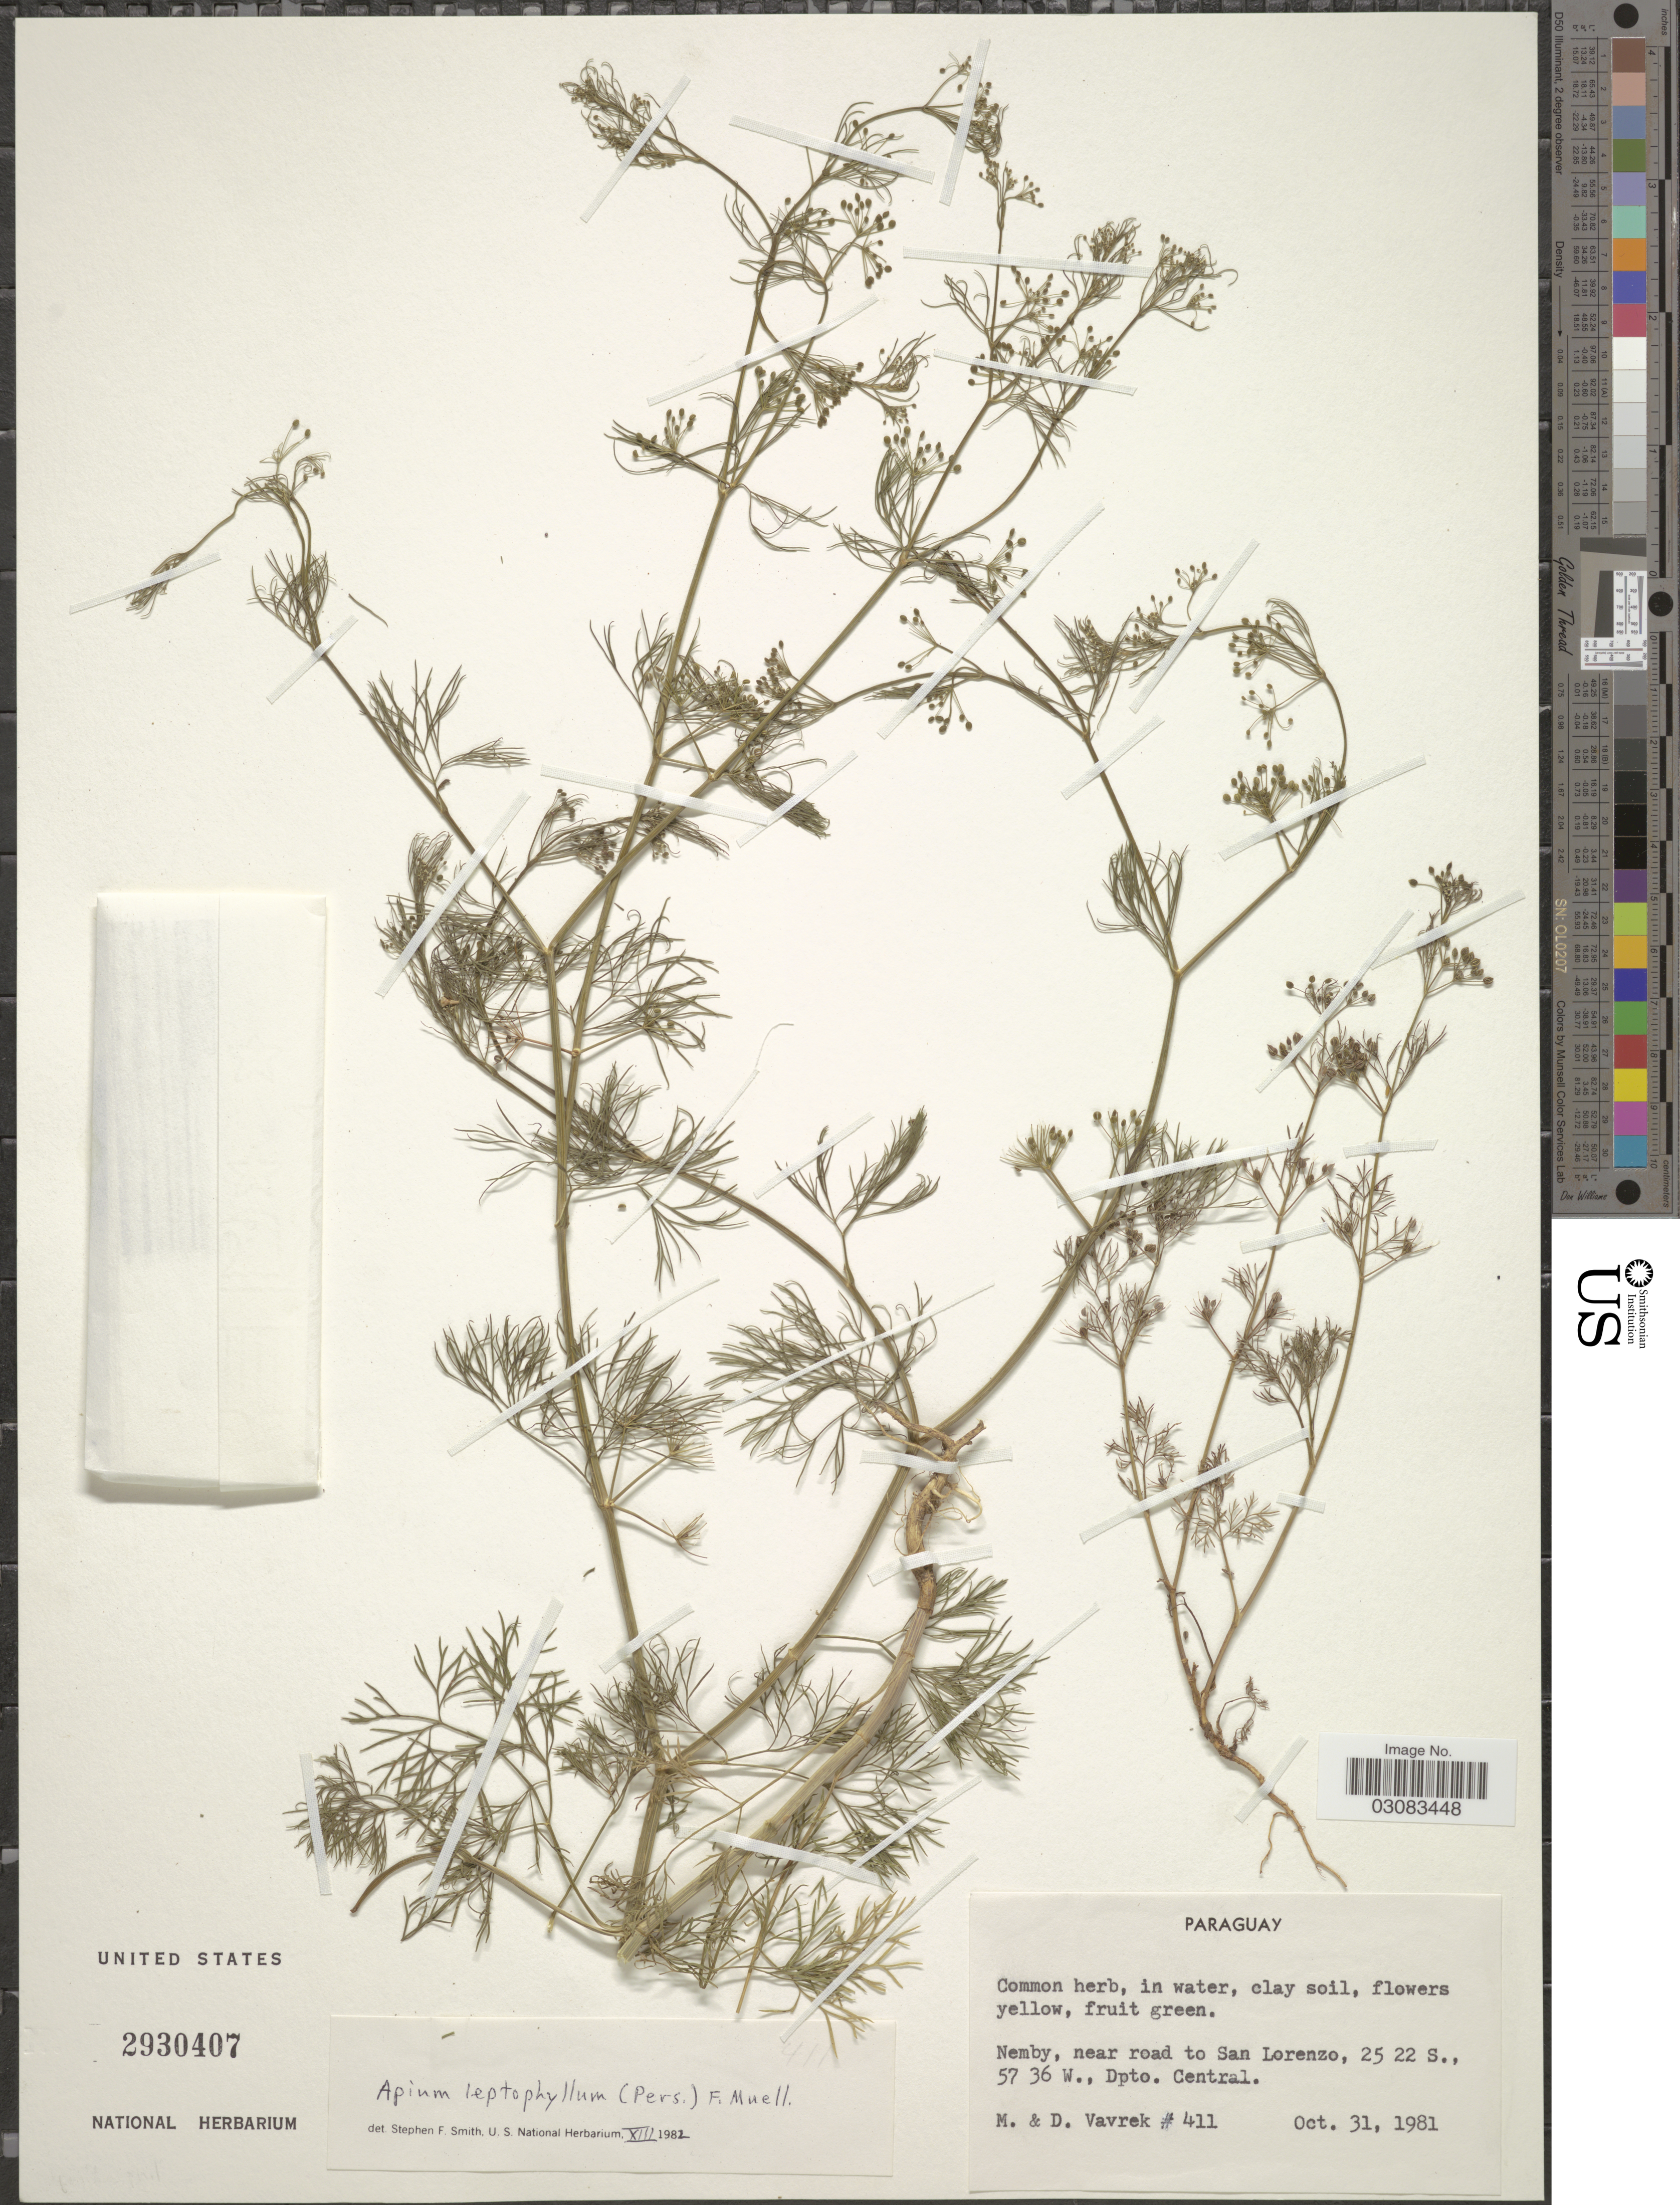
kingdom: Plantae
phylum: Tracheophyta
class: Magnoliopsida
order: Apiales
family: Apiaceae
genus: Cyclospermum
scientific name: Cyclospermum leptophyllum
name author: (Pers.) Sprague ex Britton & P. Wilson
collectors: M. Vavrek & D. Vavrek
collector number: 411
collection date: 1981-10-31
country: Paraguay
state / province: Central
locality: Nemby, near road to San Lorenzo, Dpto. Central.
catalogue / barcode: US 2930407